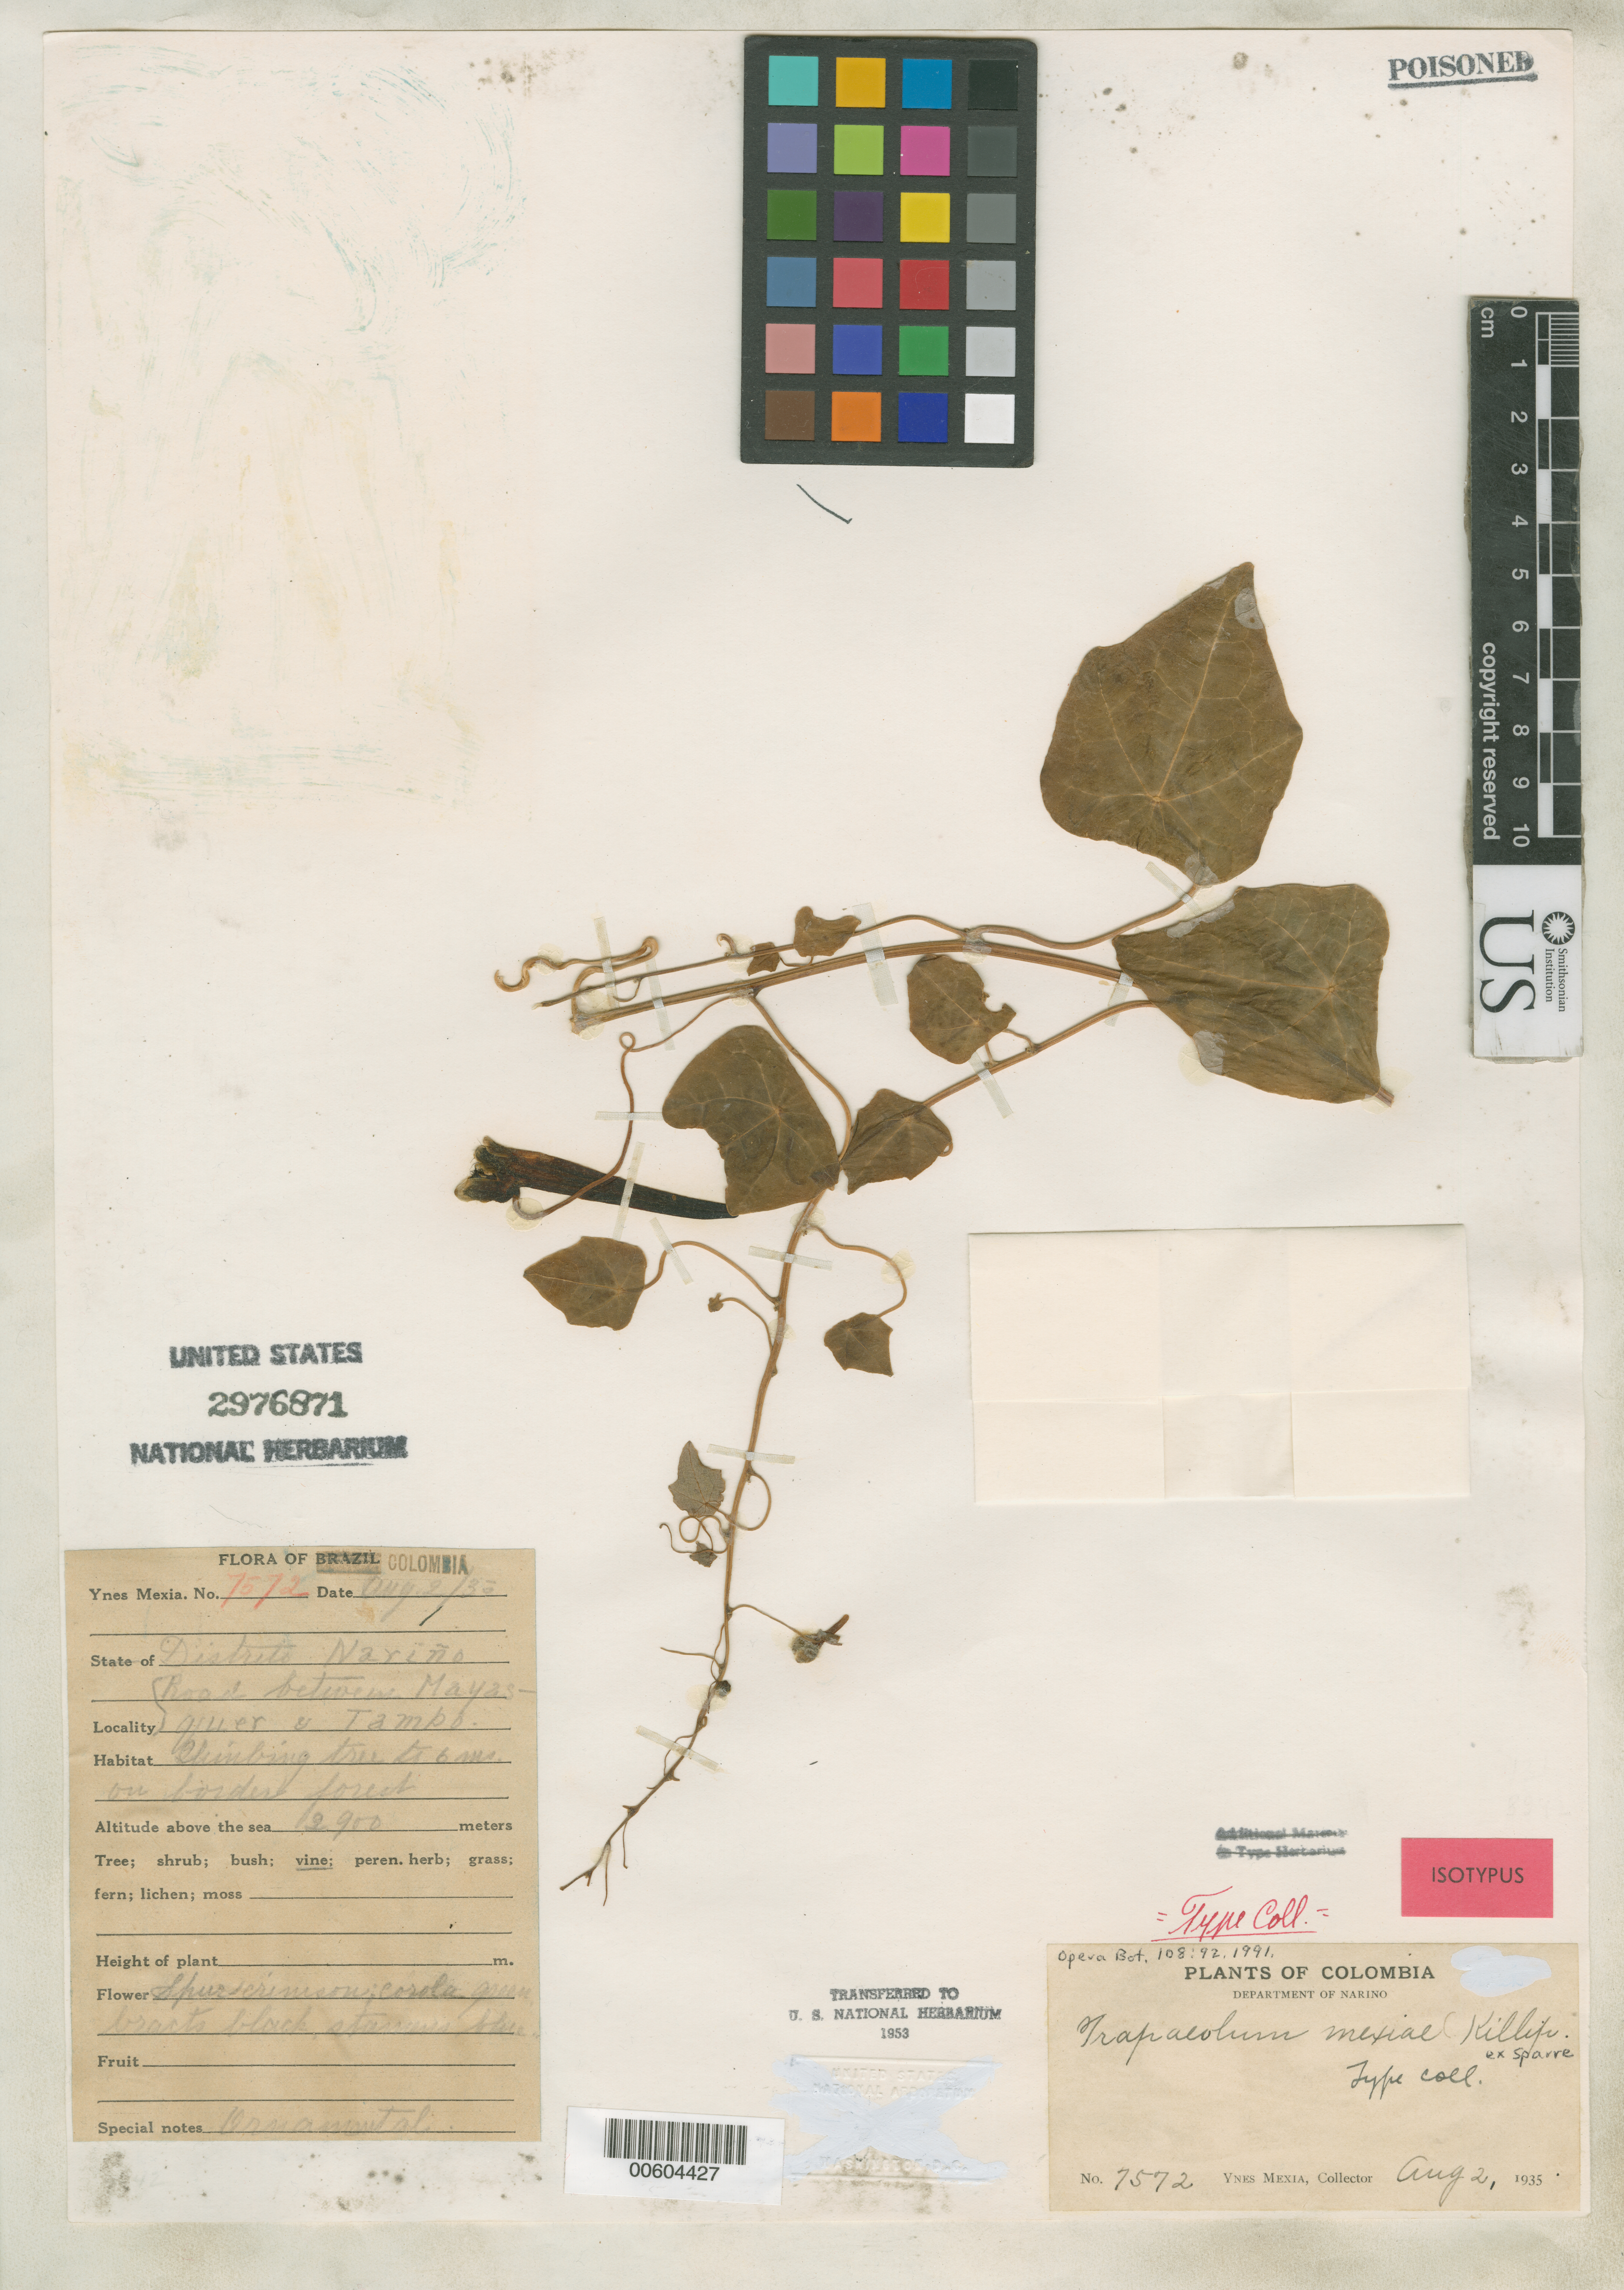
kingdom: Plantae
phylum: Tracheophyta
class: Magnoliopsida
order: Brassicales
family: Tropaeolaceae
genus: Tropaeolum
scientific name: Tropaeolum mexiae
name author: Killip ex Sparre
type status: Isotype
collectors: Y. Mexia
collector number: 7572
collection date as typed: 02 Aug 1935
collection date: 1935-08-02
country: Colombia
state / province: Nariño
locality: Road between Mayasquer and Tampo.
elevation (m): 2900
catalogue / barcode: US 2976871